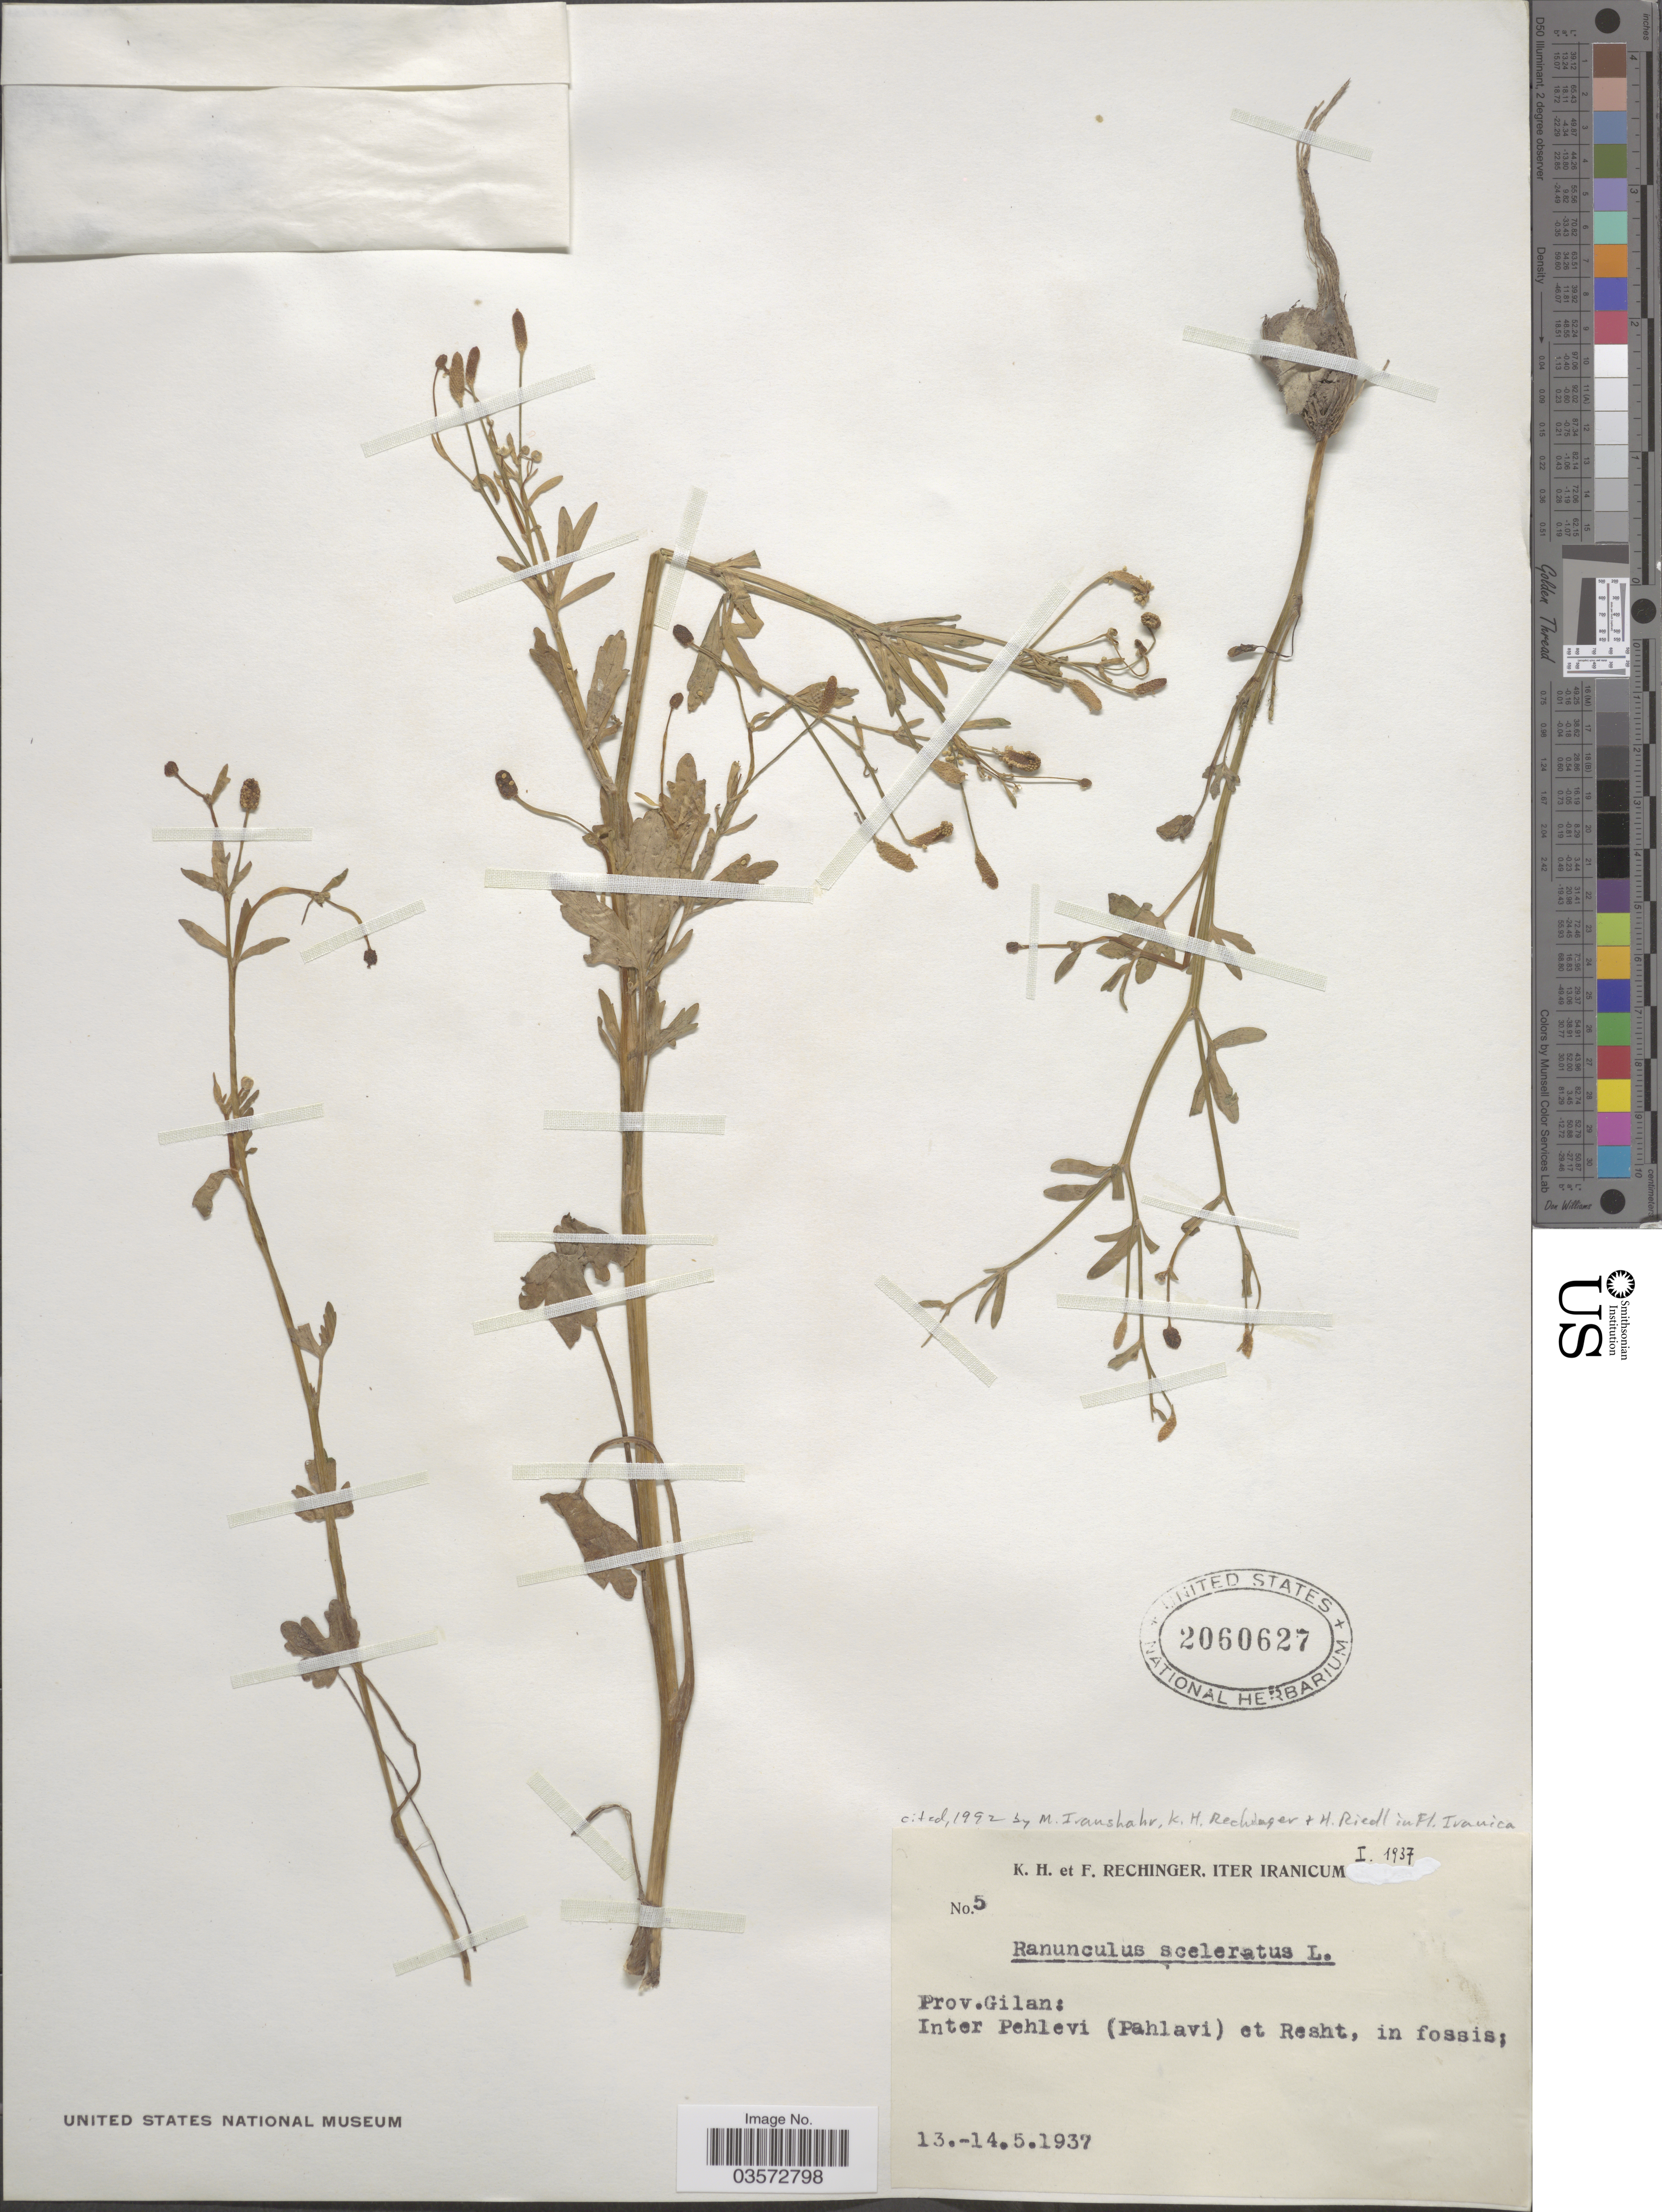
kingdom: Plantae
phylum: Tracheophyta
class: Magnoliopsida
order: Ranunculales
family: Ranunculaceae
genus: Ranunculus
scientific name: Ranunculus sceleratus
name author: L.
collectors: K. H. Rechinger & F. Rechinger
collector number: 5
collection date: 1937-05-13/1937-05-14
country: Iran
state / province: Gilan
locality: Inter Pehlevi (Pahlavi) et Resht.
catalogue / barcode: US 2060627